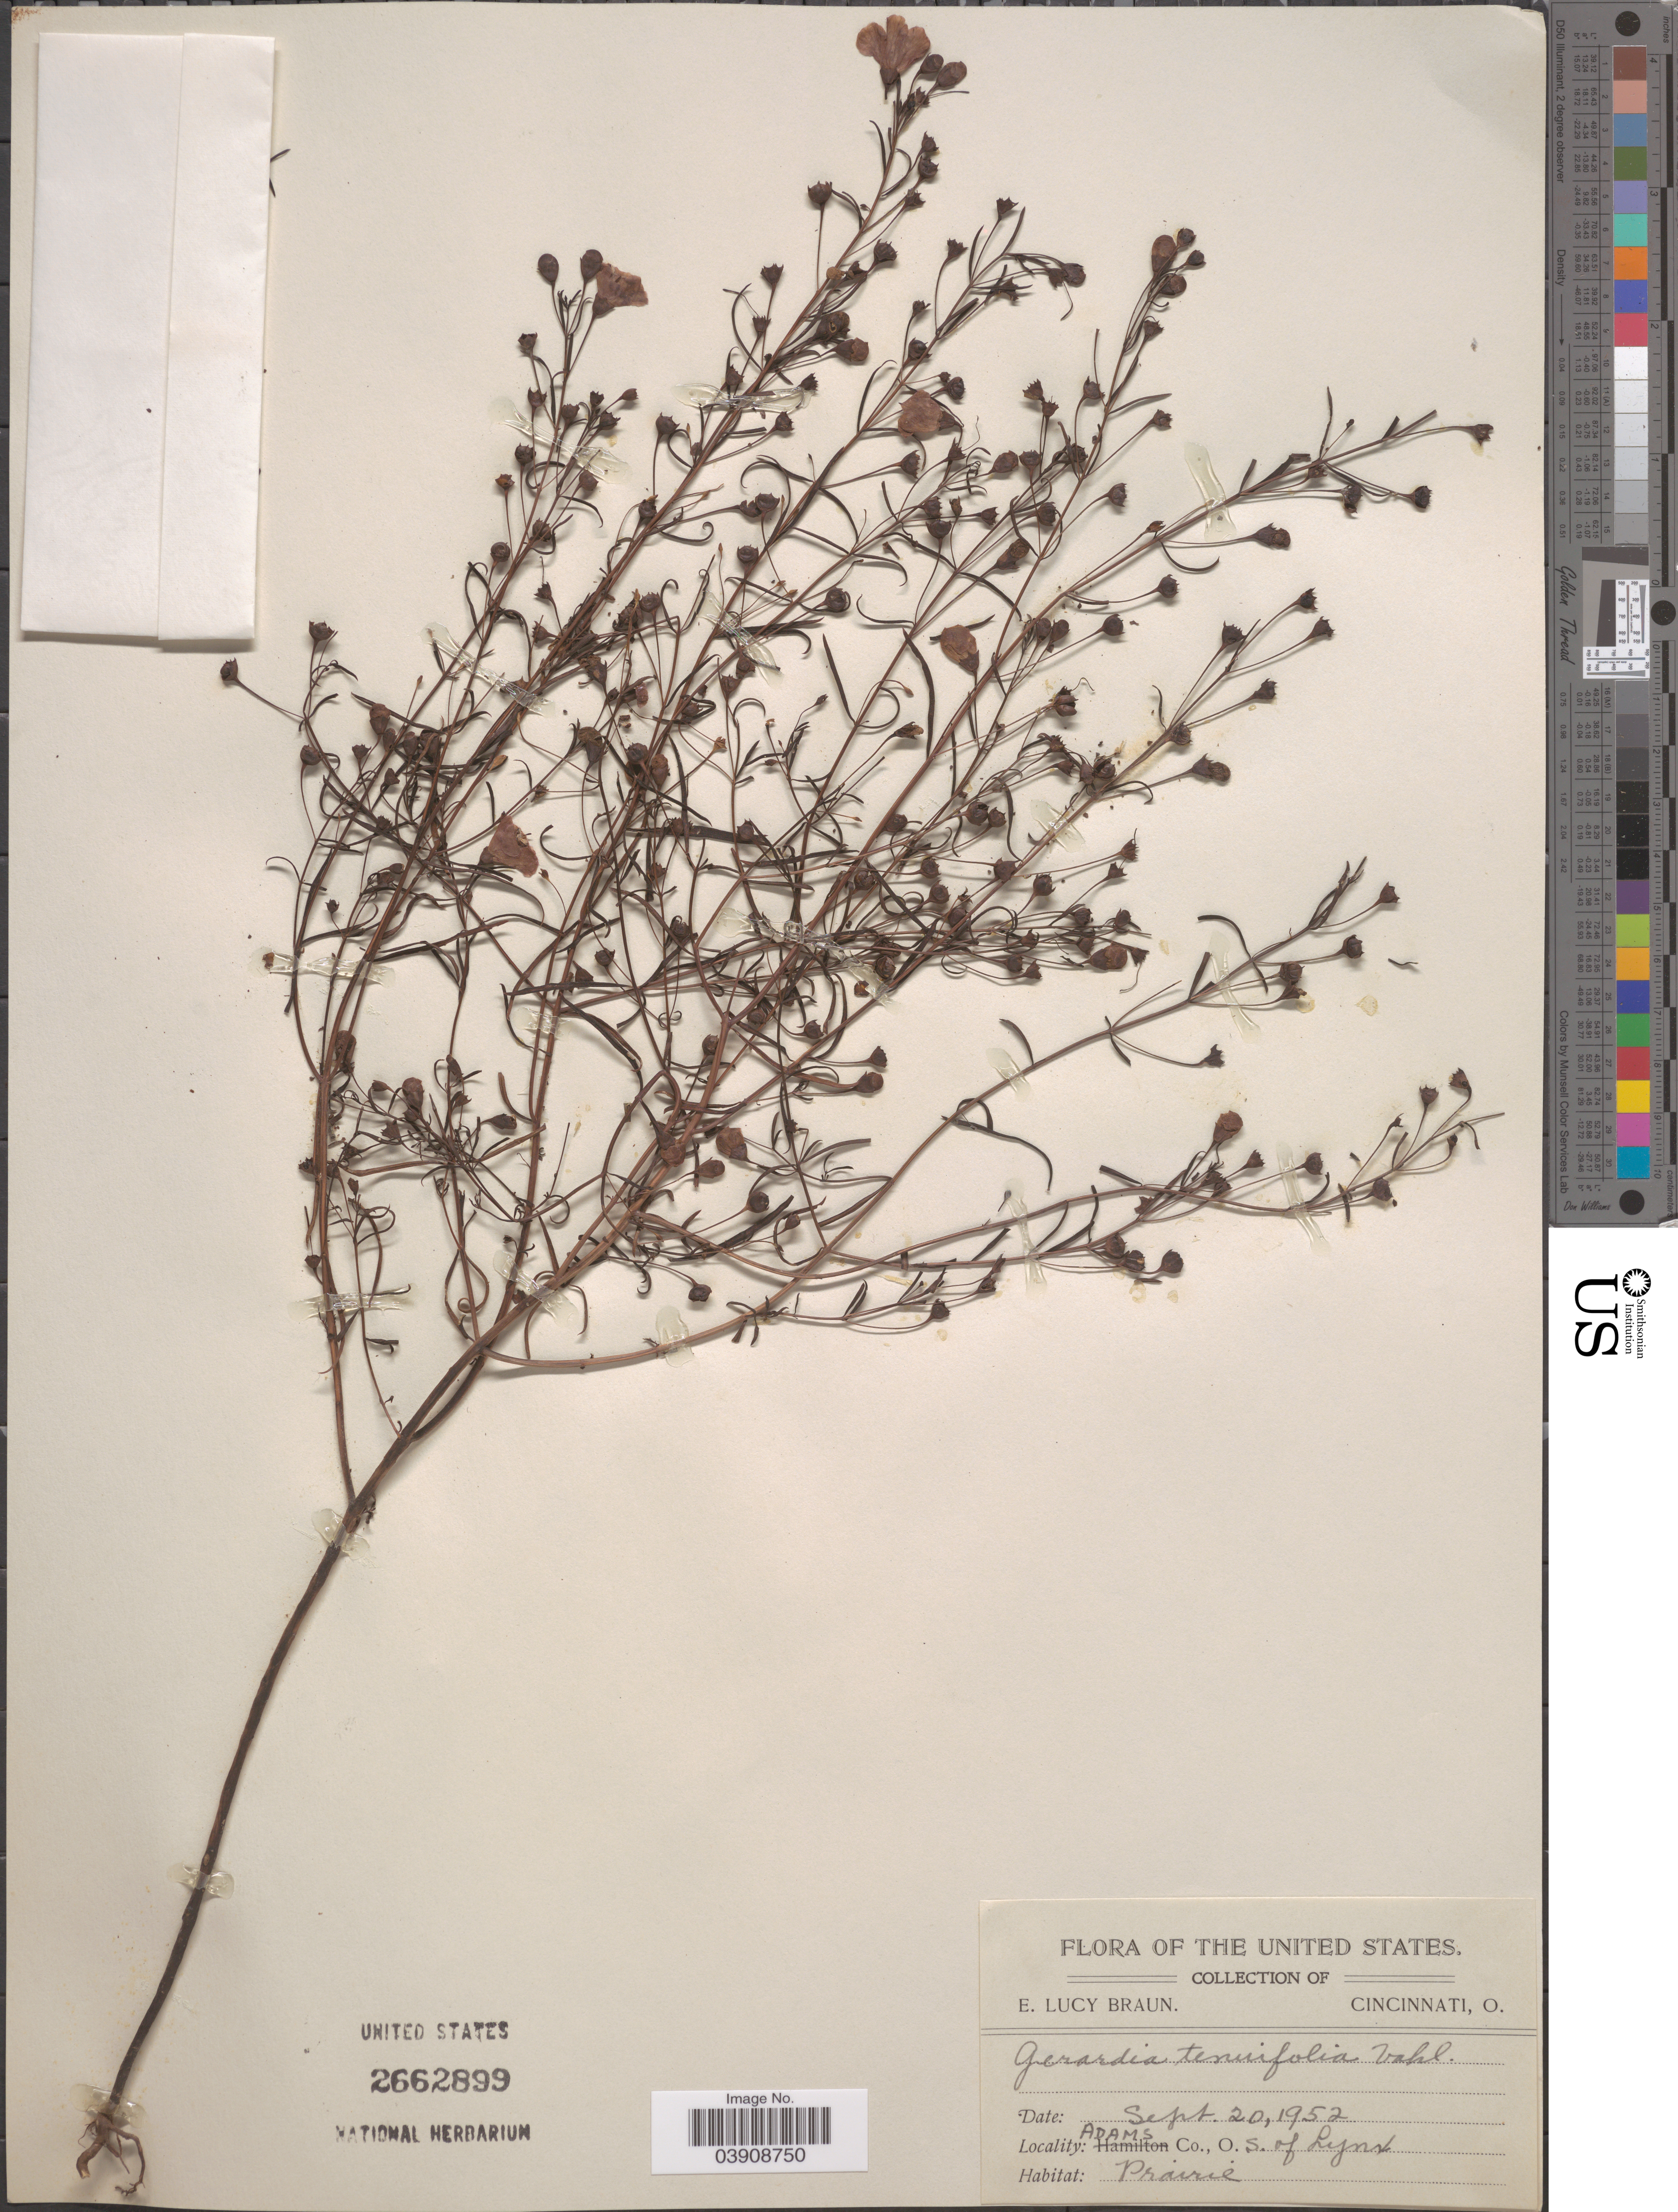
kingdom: Plantae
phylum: Tracheophyta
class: Magnoliopsida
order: Lamiales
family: Orobanchaceae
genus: Agalinis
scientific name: Agalinis tenuifolia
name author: (Vahl) Raf.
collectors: E. L. Braun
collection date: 1952-09-20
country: United States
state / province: Ohio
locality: Adams Co., S. of Lynx.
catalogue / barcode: US 2662899